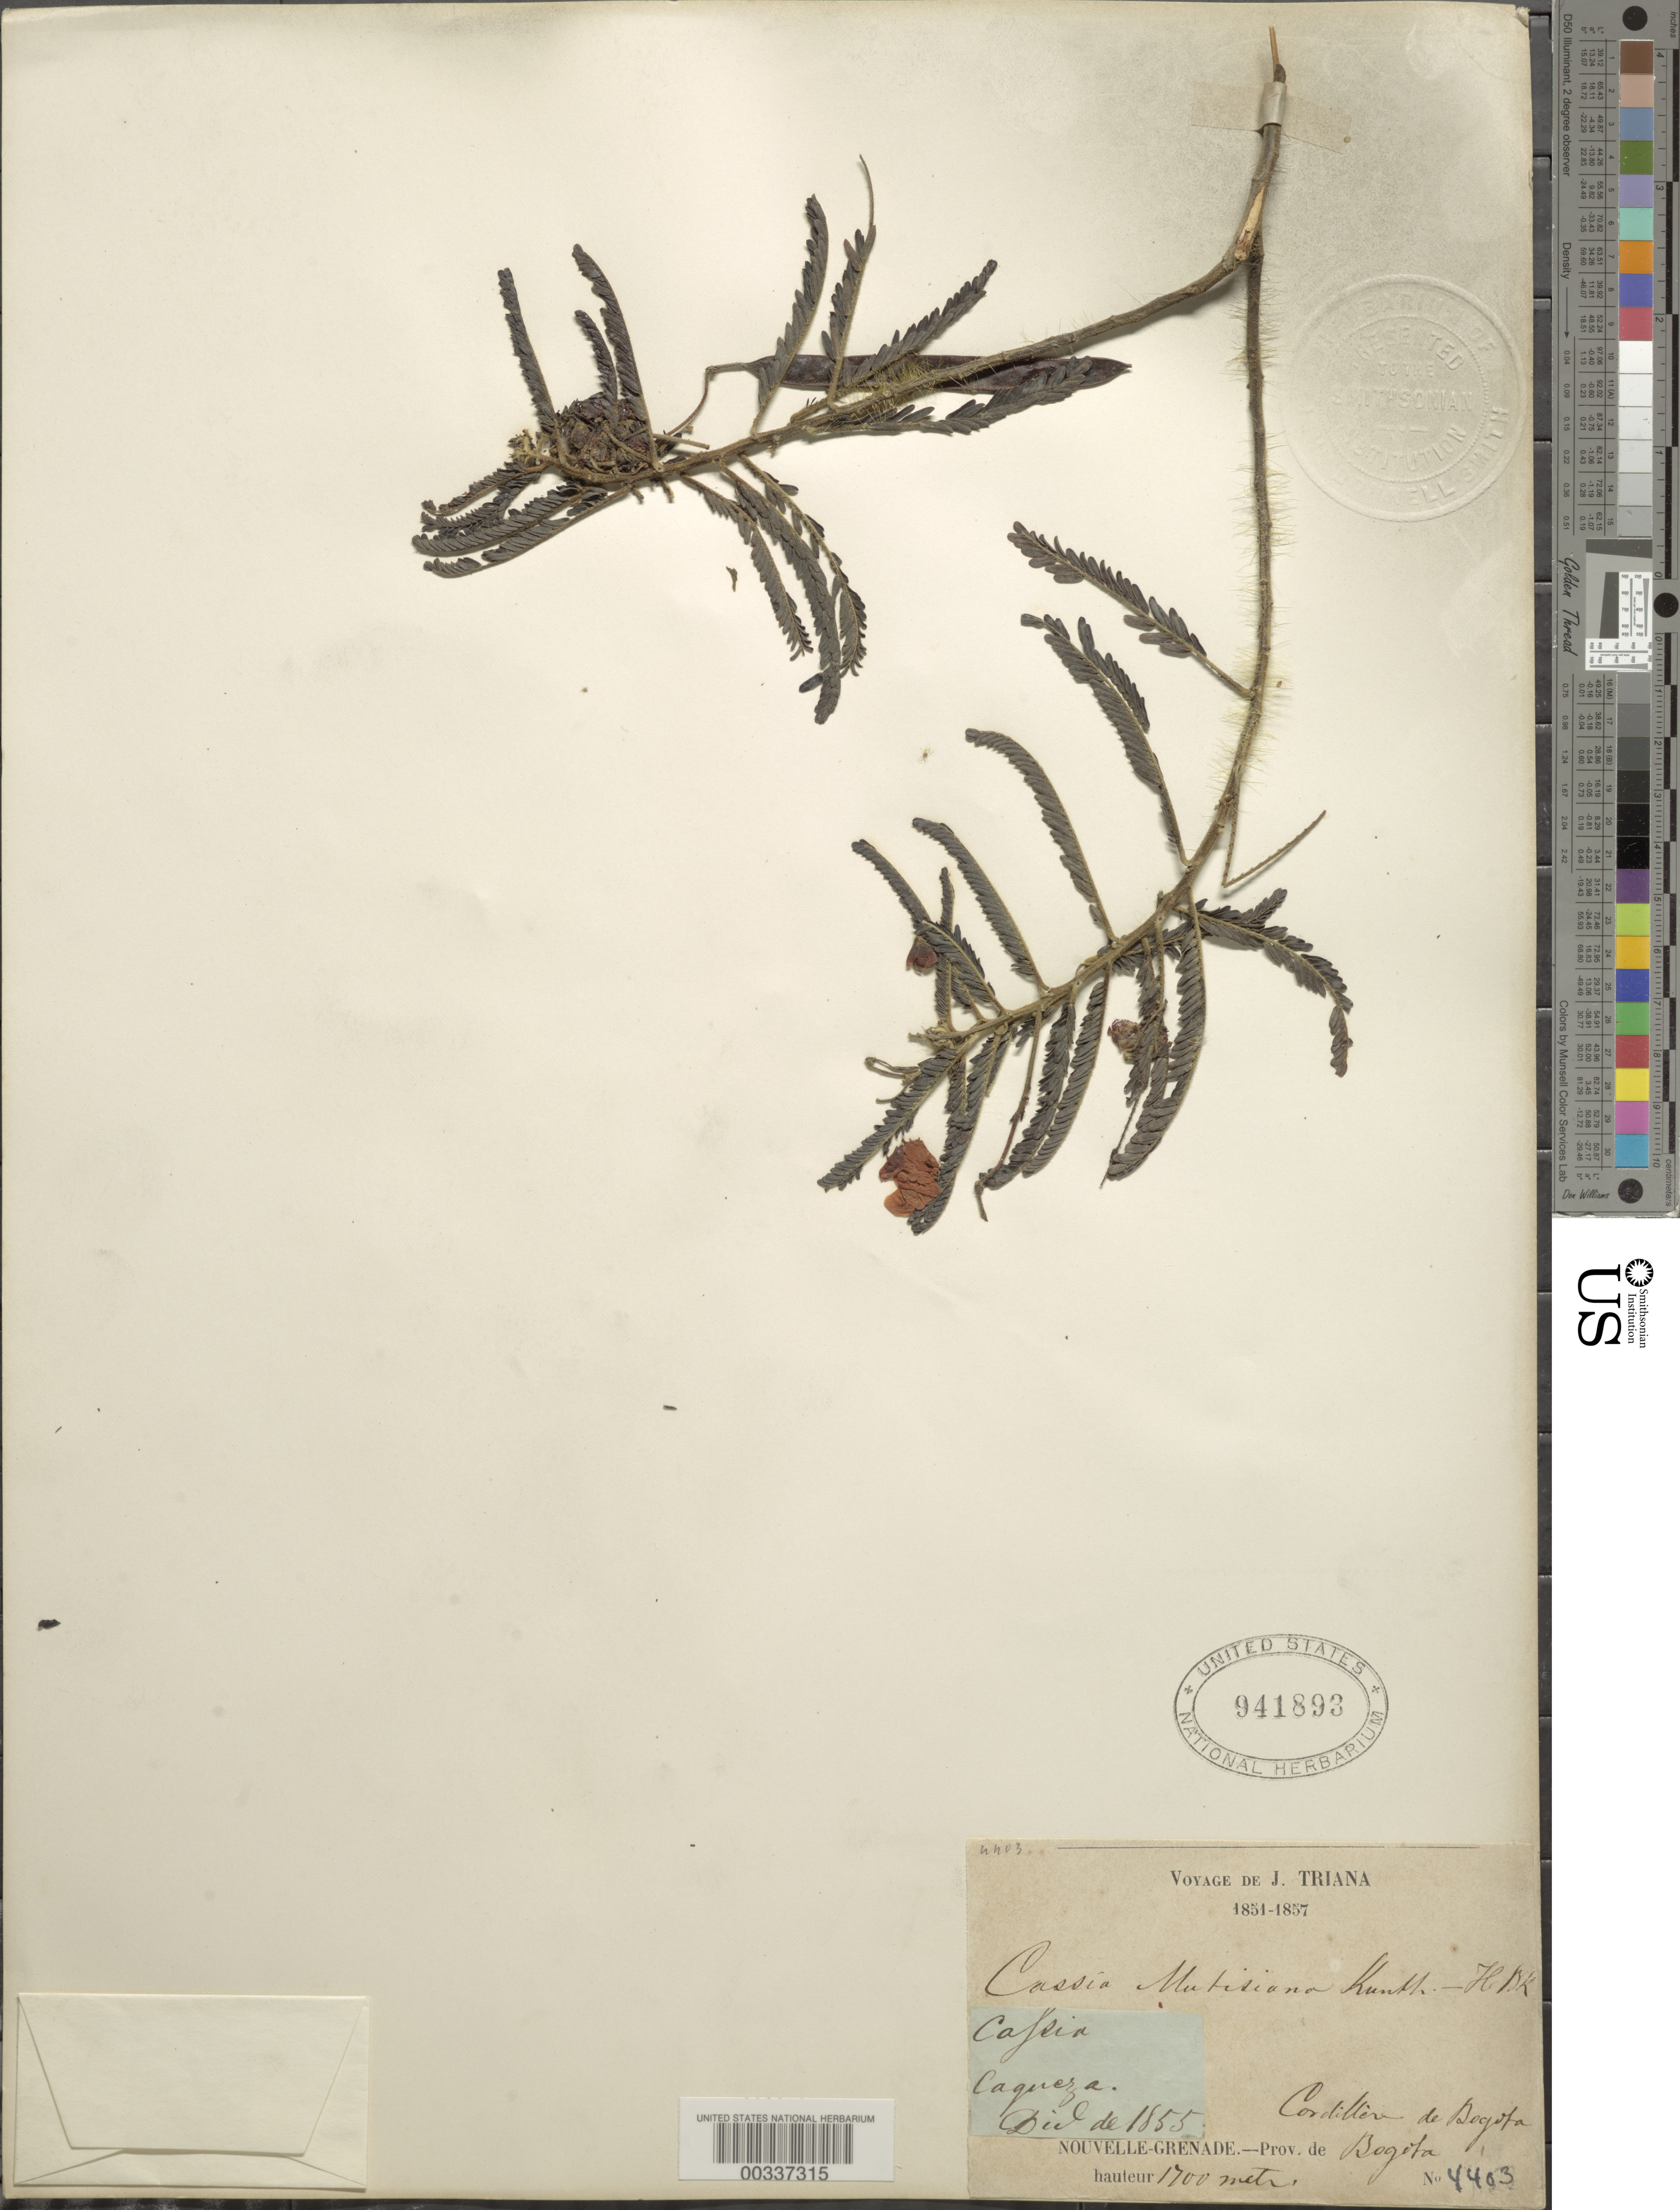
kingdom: Plantae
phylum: Tracheophyta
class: Magnoliopsida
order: Fabales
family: Fabaceae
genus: Senna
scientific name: Senna mutisiana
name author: (Kunth) H.S. Irwin & Barneby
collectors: J. J. Triana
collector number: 4403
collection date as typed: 1855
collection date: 1855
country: Colombia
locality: Caquera; Cordillera de Bogota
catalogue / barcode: US 941893